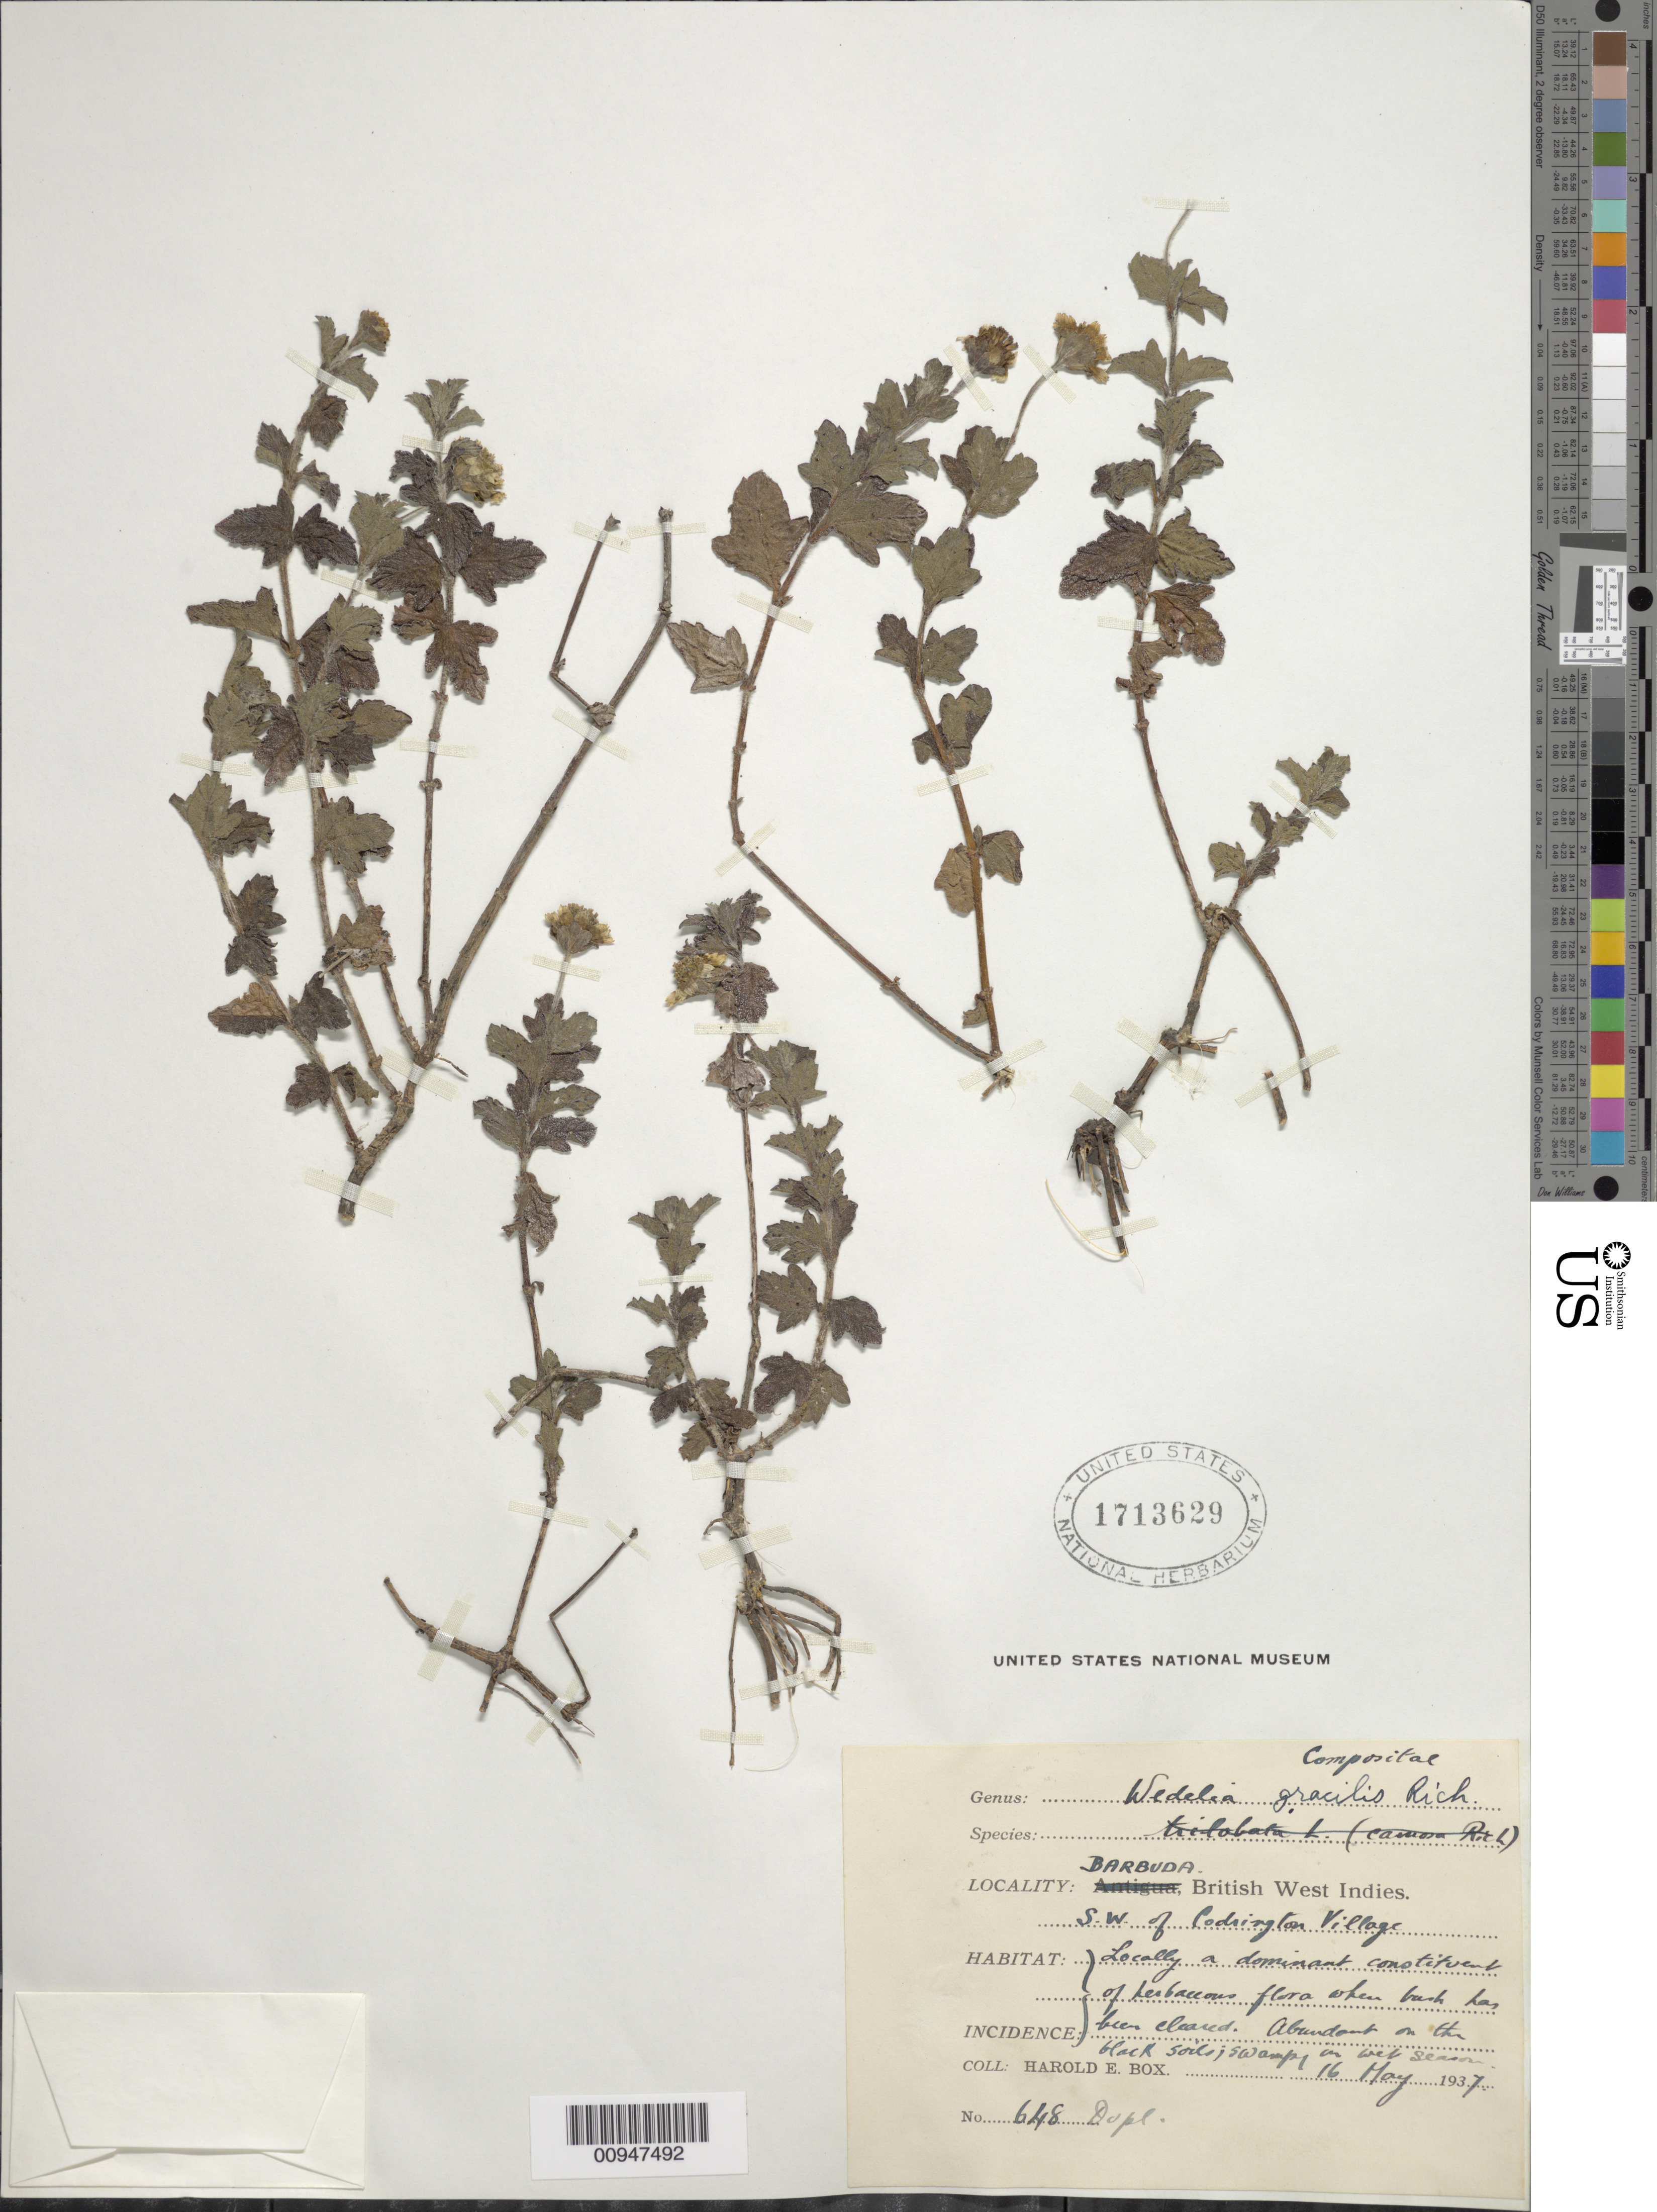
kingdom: Plantae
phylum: Tracheophyta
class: Magnoliopsida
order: Asterales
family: Asteraceae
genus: Sphagneticola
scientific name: Sphagneticola gracilis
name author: (Rich.) Pruski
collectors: H. E. Box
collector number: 648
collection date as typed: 16 May 1937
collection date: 1937-05-16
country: Antigua and Barbuda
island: Barbuda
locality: SW of Codrington Village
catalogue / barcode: US 1713629